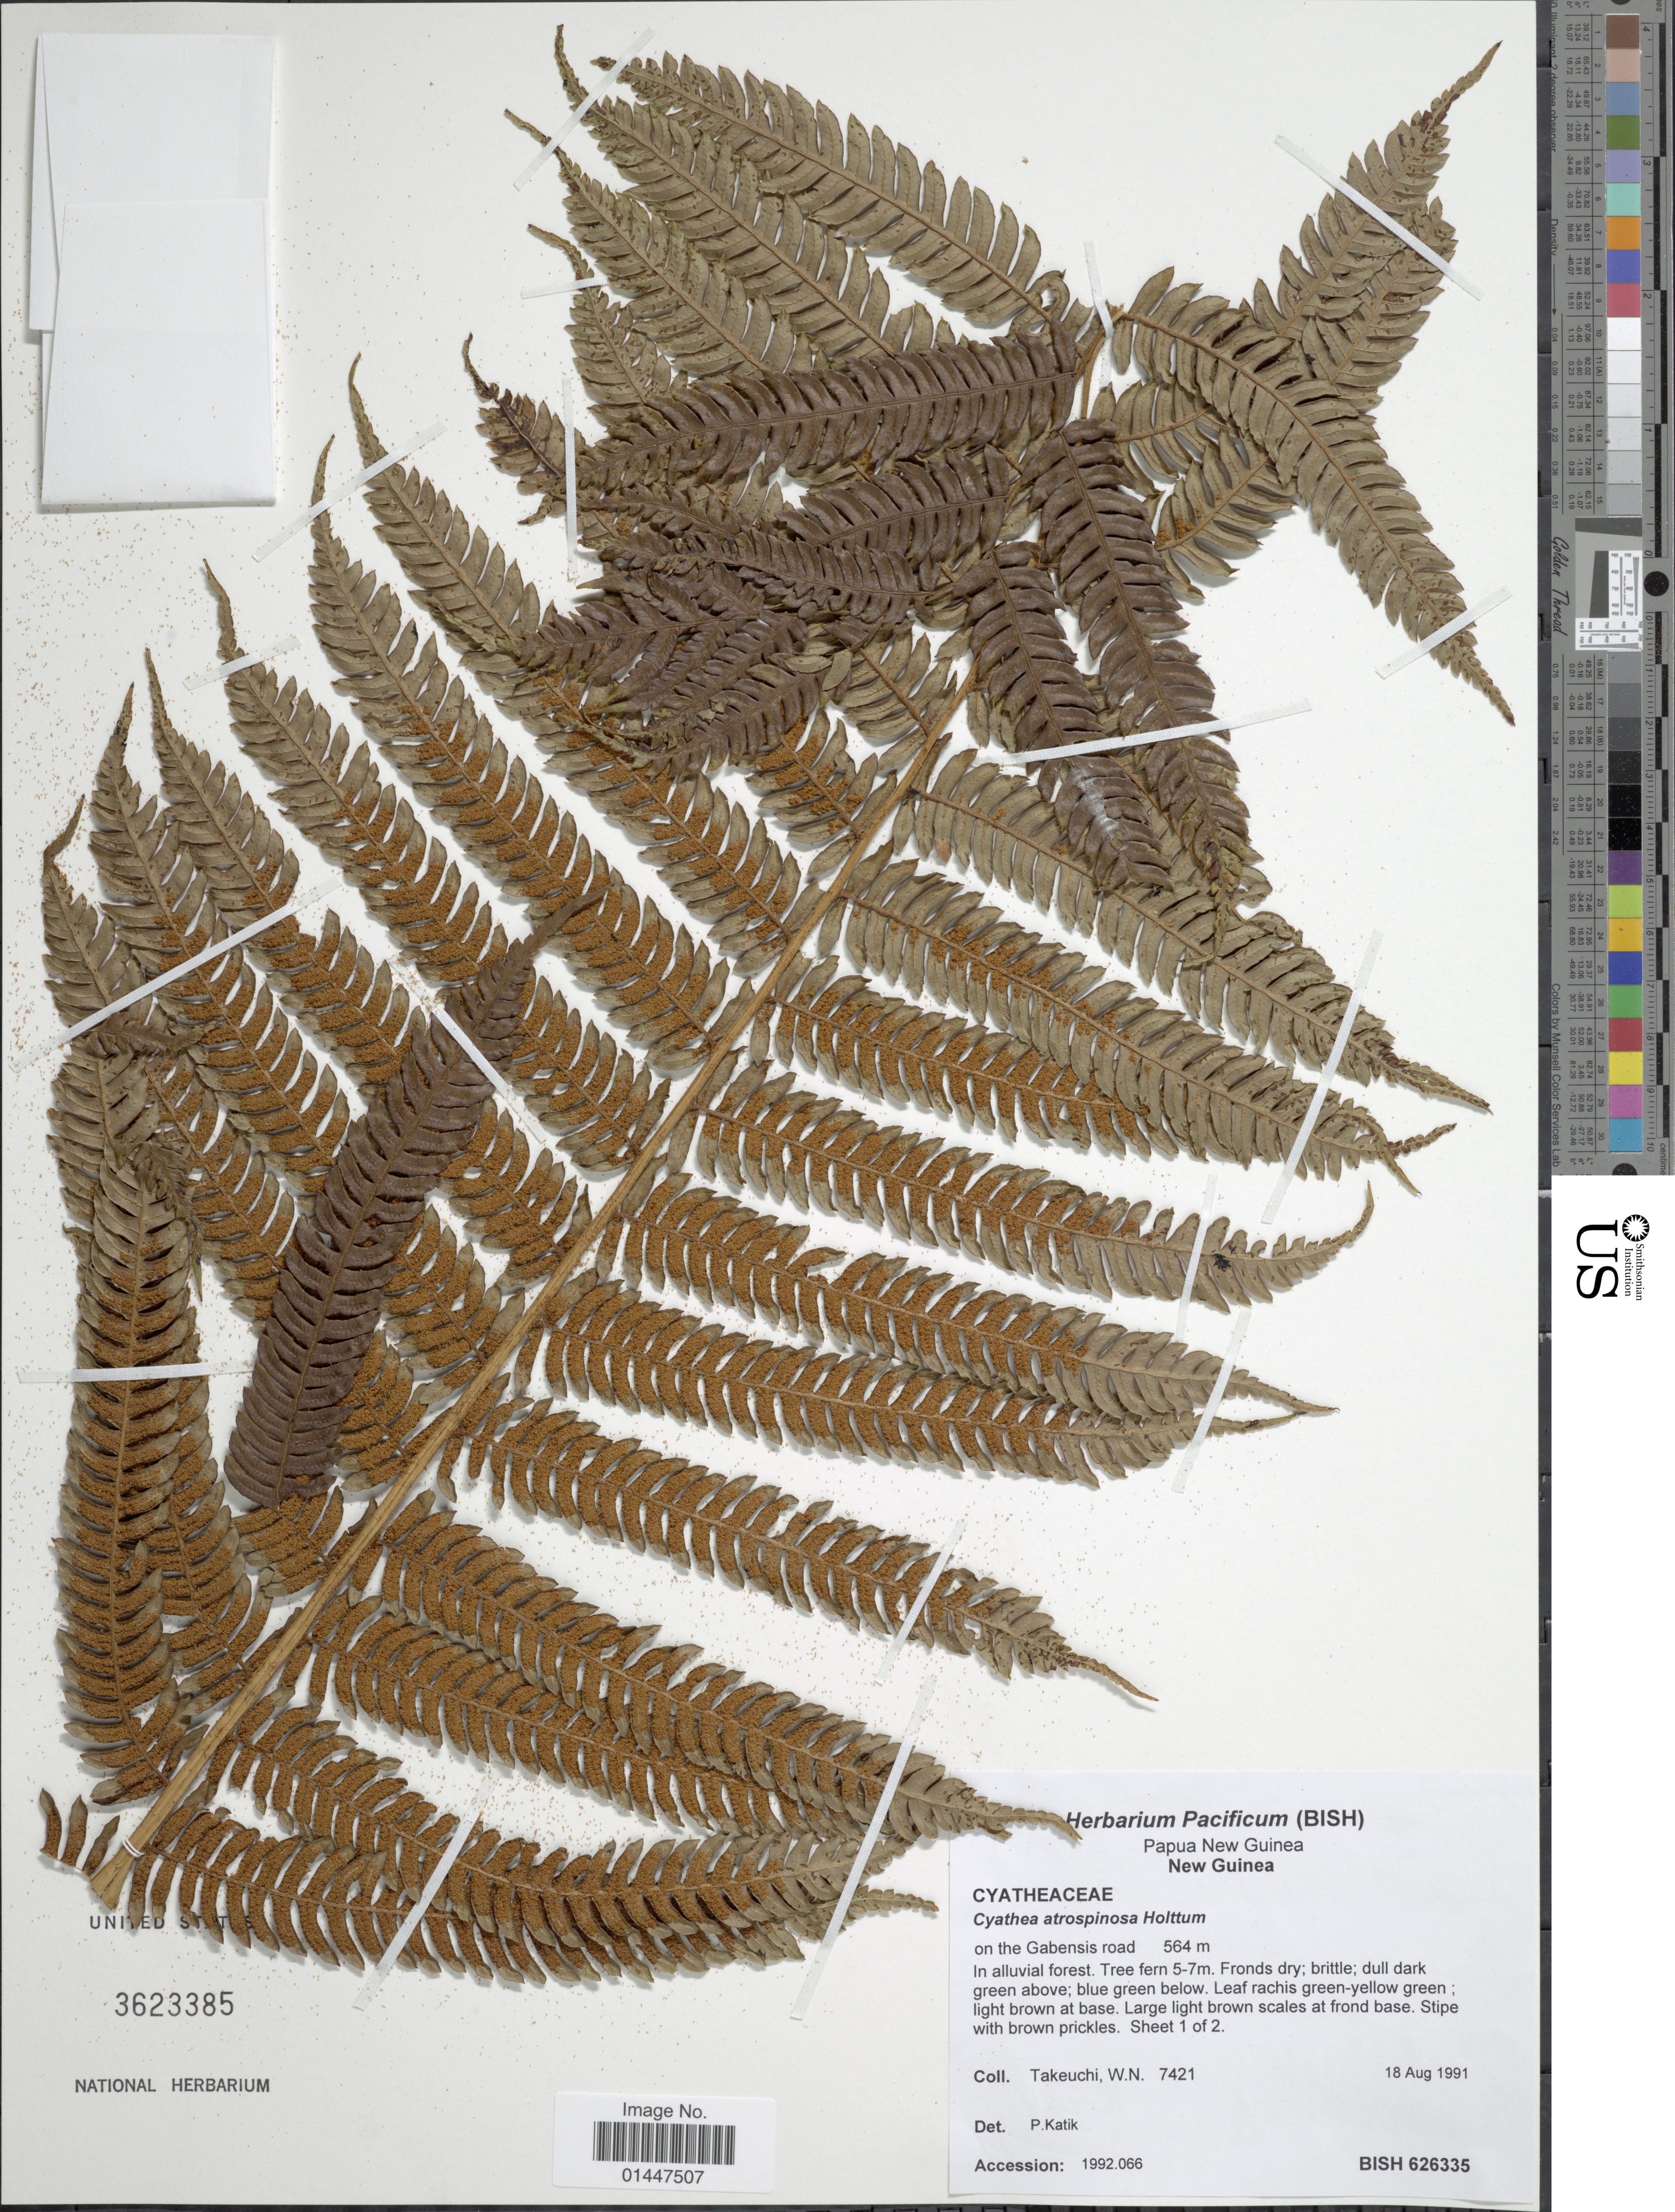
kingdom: Plantae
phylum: Tracheophyta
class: Polypodiopsida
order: Cyatheales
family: Cyatheaceae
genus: Sphaeropteris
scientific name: Sphaeropteris atrospinosa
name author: (Holttum) R.M. Tryon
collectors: W. N. Takeuchi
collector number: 7421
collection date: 1991-08-18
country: Papua New Guinea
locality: New Guinea. On the Gabensis road . In alluvial forest.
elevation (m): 564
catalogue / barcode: US 3623385